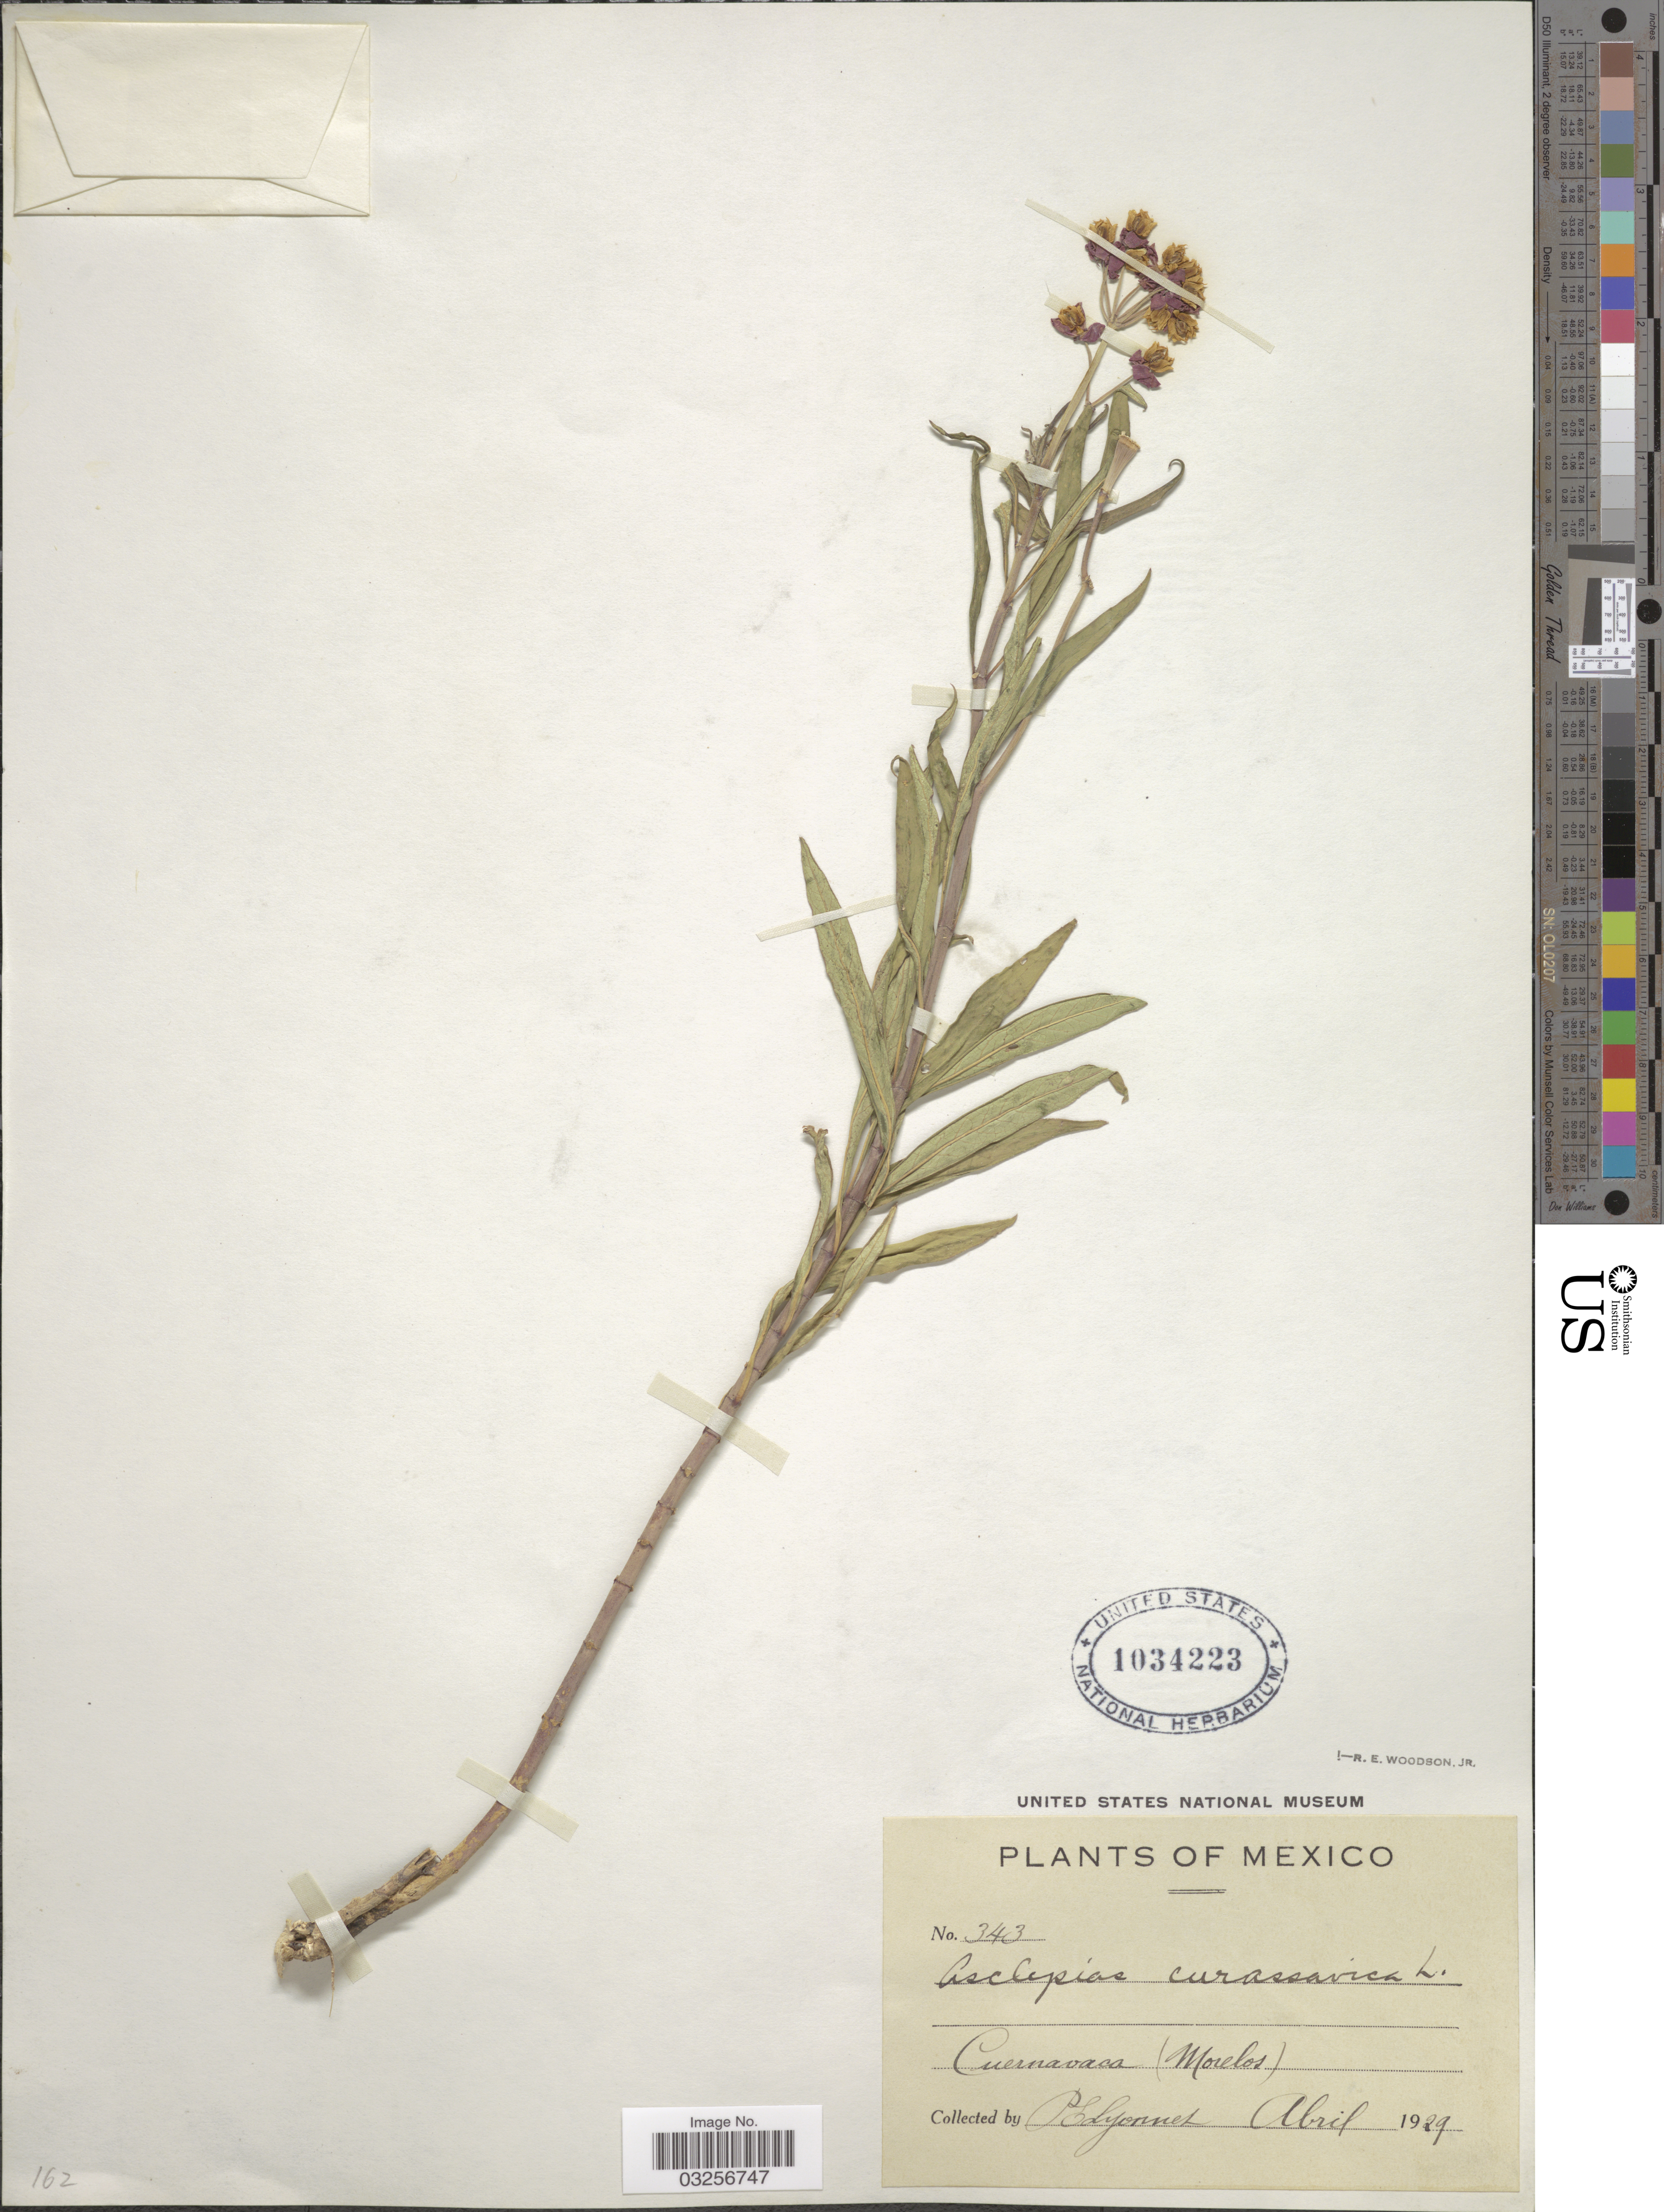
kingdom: Plantae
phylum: Tracheophyta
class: Magnoliopsida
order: Gentianales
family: Apocynaceae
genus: Asclepias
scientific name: Asclepias curassavica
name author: L.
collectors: P. Lyonnet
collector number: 343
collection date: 1929-04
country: Mexico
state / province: Morelos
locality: Cuernavaca.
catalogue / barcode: US 1034223